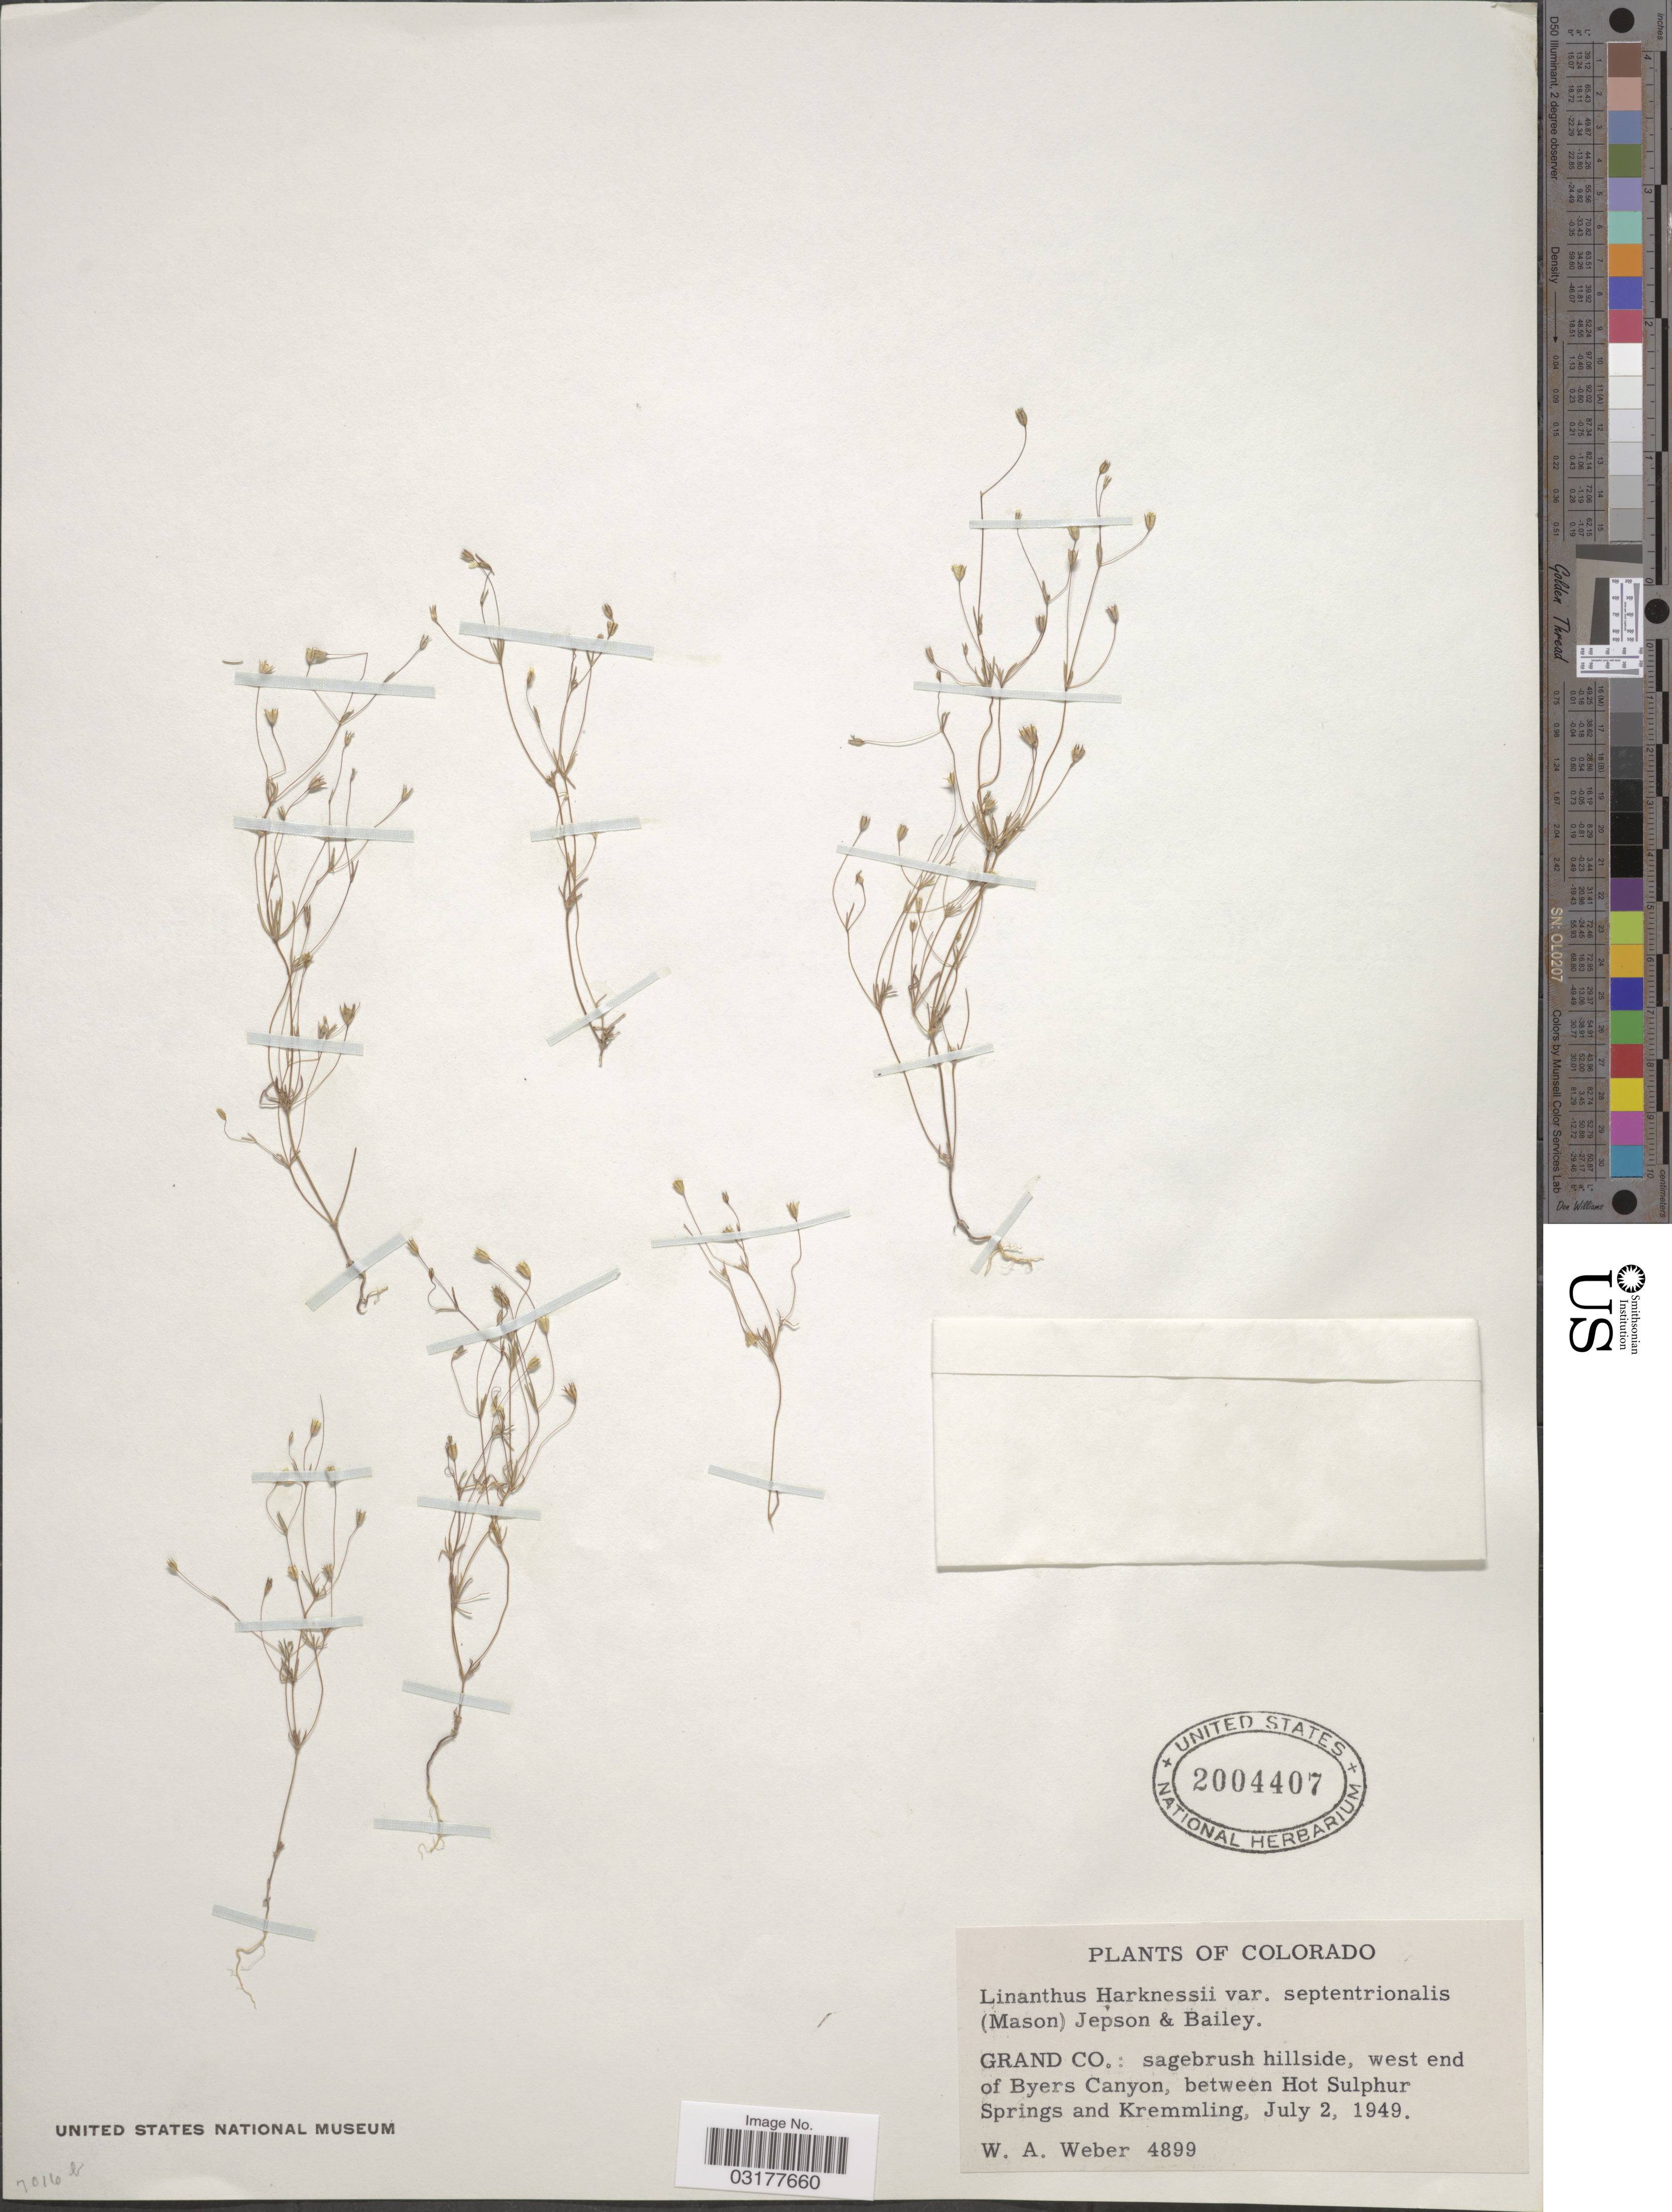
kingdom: Plantae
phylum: Tracheophyta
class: Magnoliopsida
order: Ericales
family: Polemoniaceae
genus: Leptosiphon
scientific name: Leptosiphon septentrionalis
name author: (H. Mason) J.M. Porter & L.A. Johnson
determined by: Strong, Mark T., (BOT), Smithsonian Institution - National Museum of Natural History (UNITED STATES)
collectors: W. A. Weber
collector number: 4899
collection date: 1949-07-02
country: United States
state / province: Colorado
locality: Grand Co.: sagebrush hillside, west end of Byers Canyon, between Hot Sulphur Springs and Kremmling.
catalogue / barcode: US 2004407